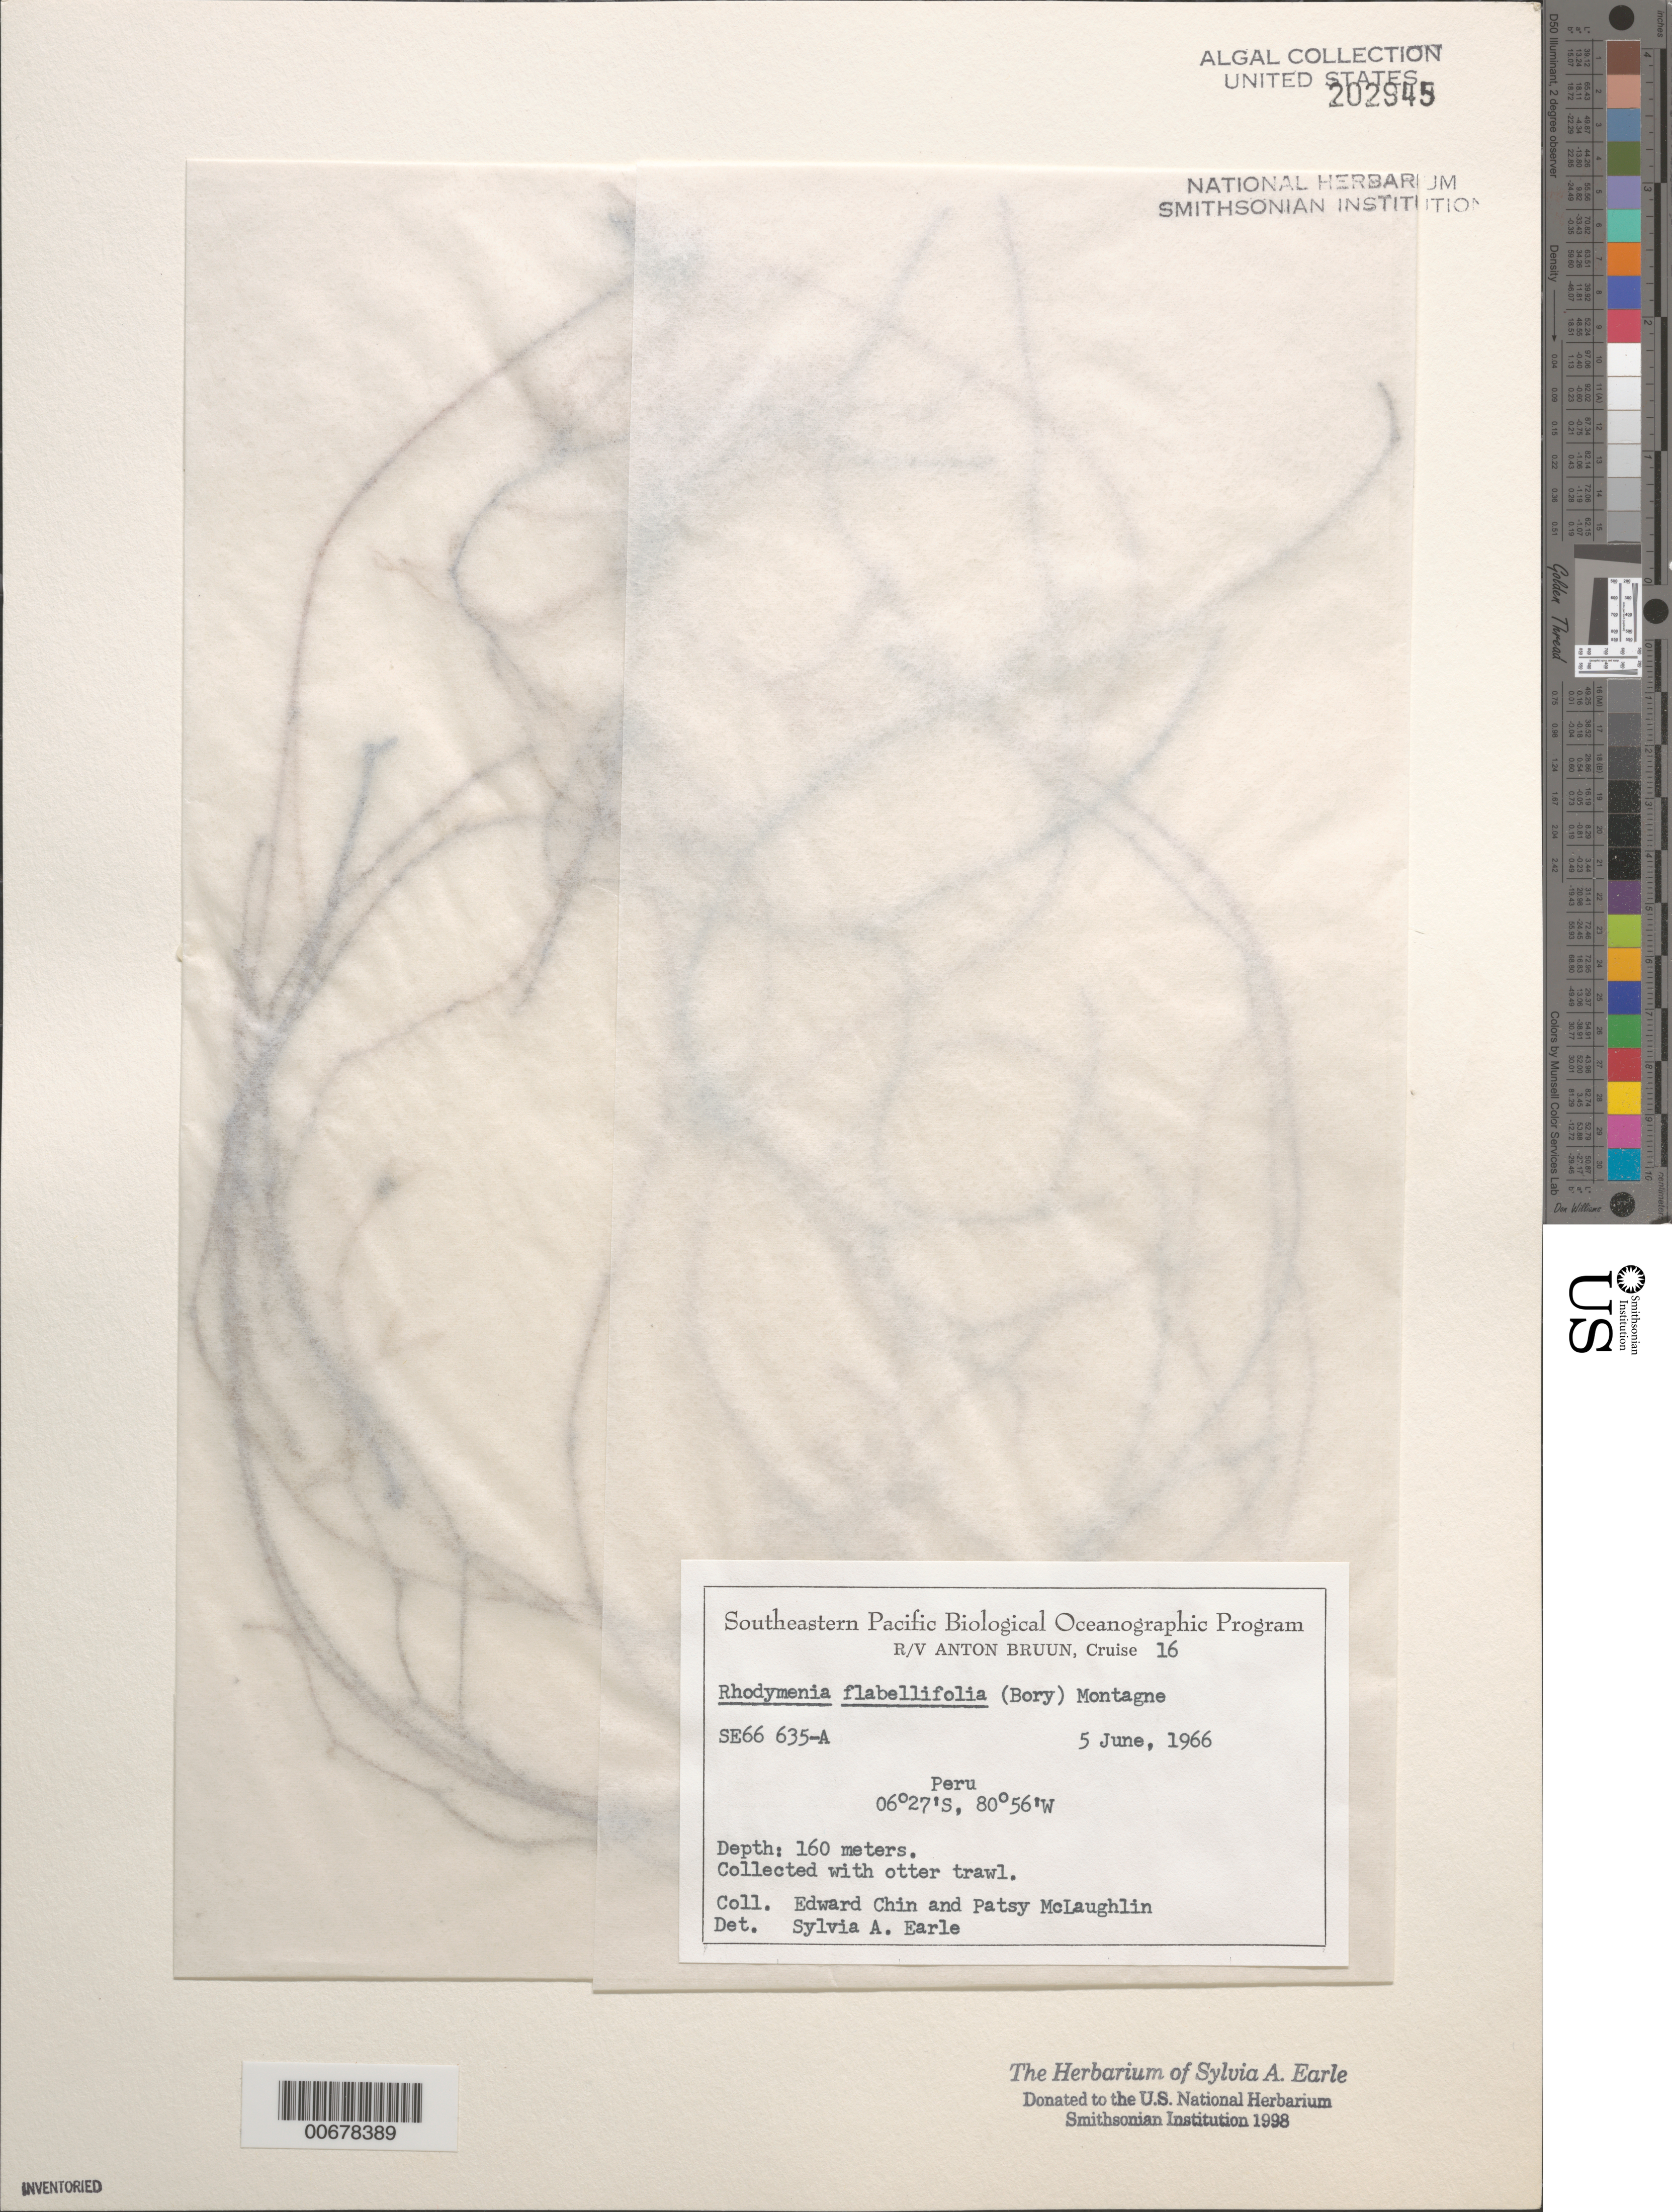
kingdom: Plantae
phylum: Rhodophyta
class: Florideophyceae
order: Rhodymeniales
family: Rhodymeniaceae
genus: Rhodymenia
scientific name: Rhodymenia flabellifolia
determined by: Earle, S. A.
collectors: E. Chin & P. McLaughlin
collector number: SE 66635A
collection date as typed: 05 Jun 1966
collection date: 1966-06-05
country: Peru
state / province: Lambayeque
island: Lobos Islands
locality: Off Lobos de Afuera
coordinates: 6 27' S, 80 56' W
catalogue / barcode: US 202945